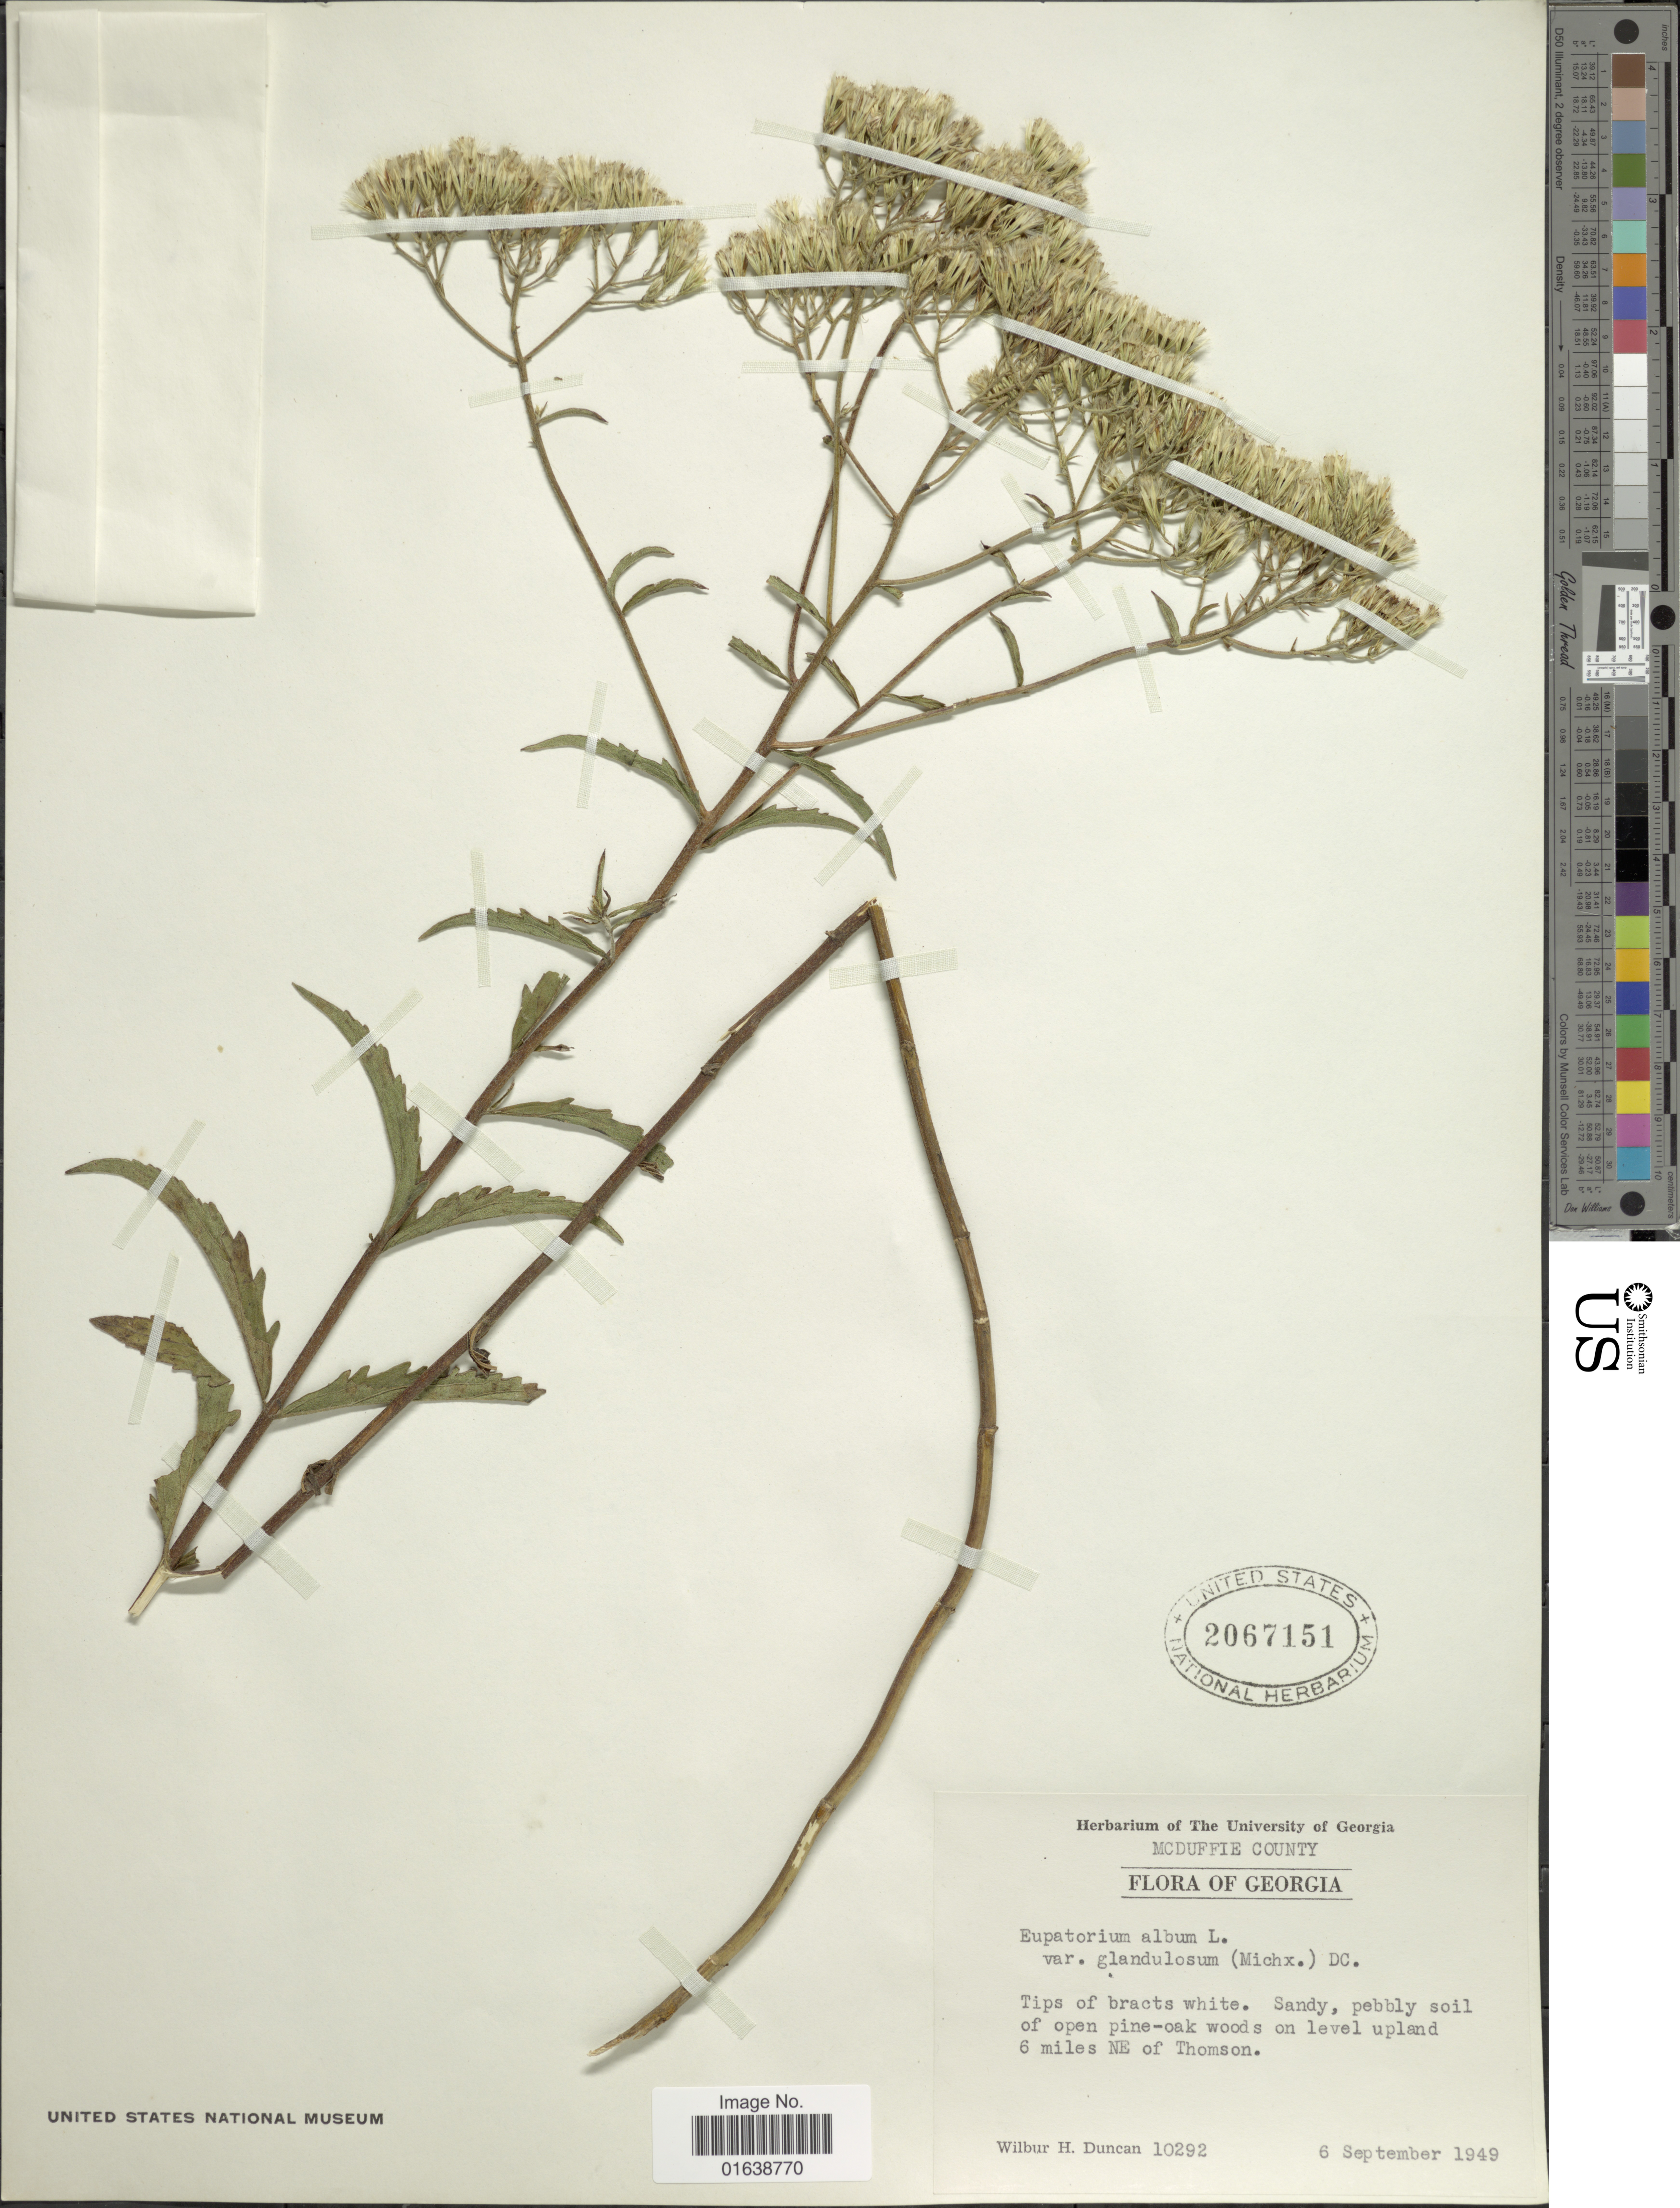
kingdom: Plantae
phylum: Tracheophyta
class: Magnoliopsida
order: Asterales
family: Asteraceae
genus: Eupatorium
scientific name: Eupatorium album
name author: L.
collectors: W. H. Duncan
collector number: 10292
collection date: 1949-09-06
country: United States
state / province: Georgia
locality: McDuffie County. Georgia. Sandy, pebbly soil of open pine-oak woods on level upland 6 miles NE of Thomson.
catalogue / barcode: US 2067151